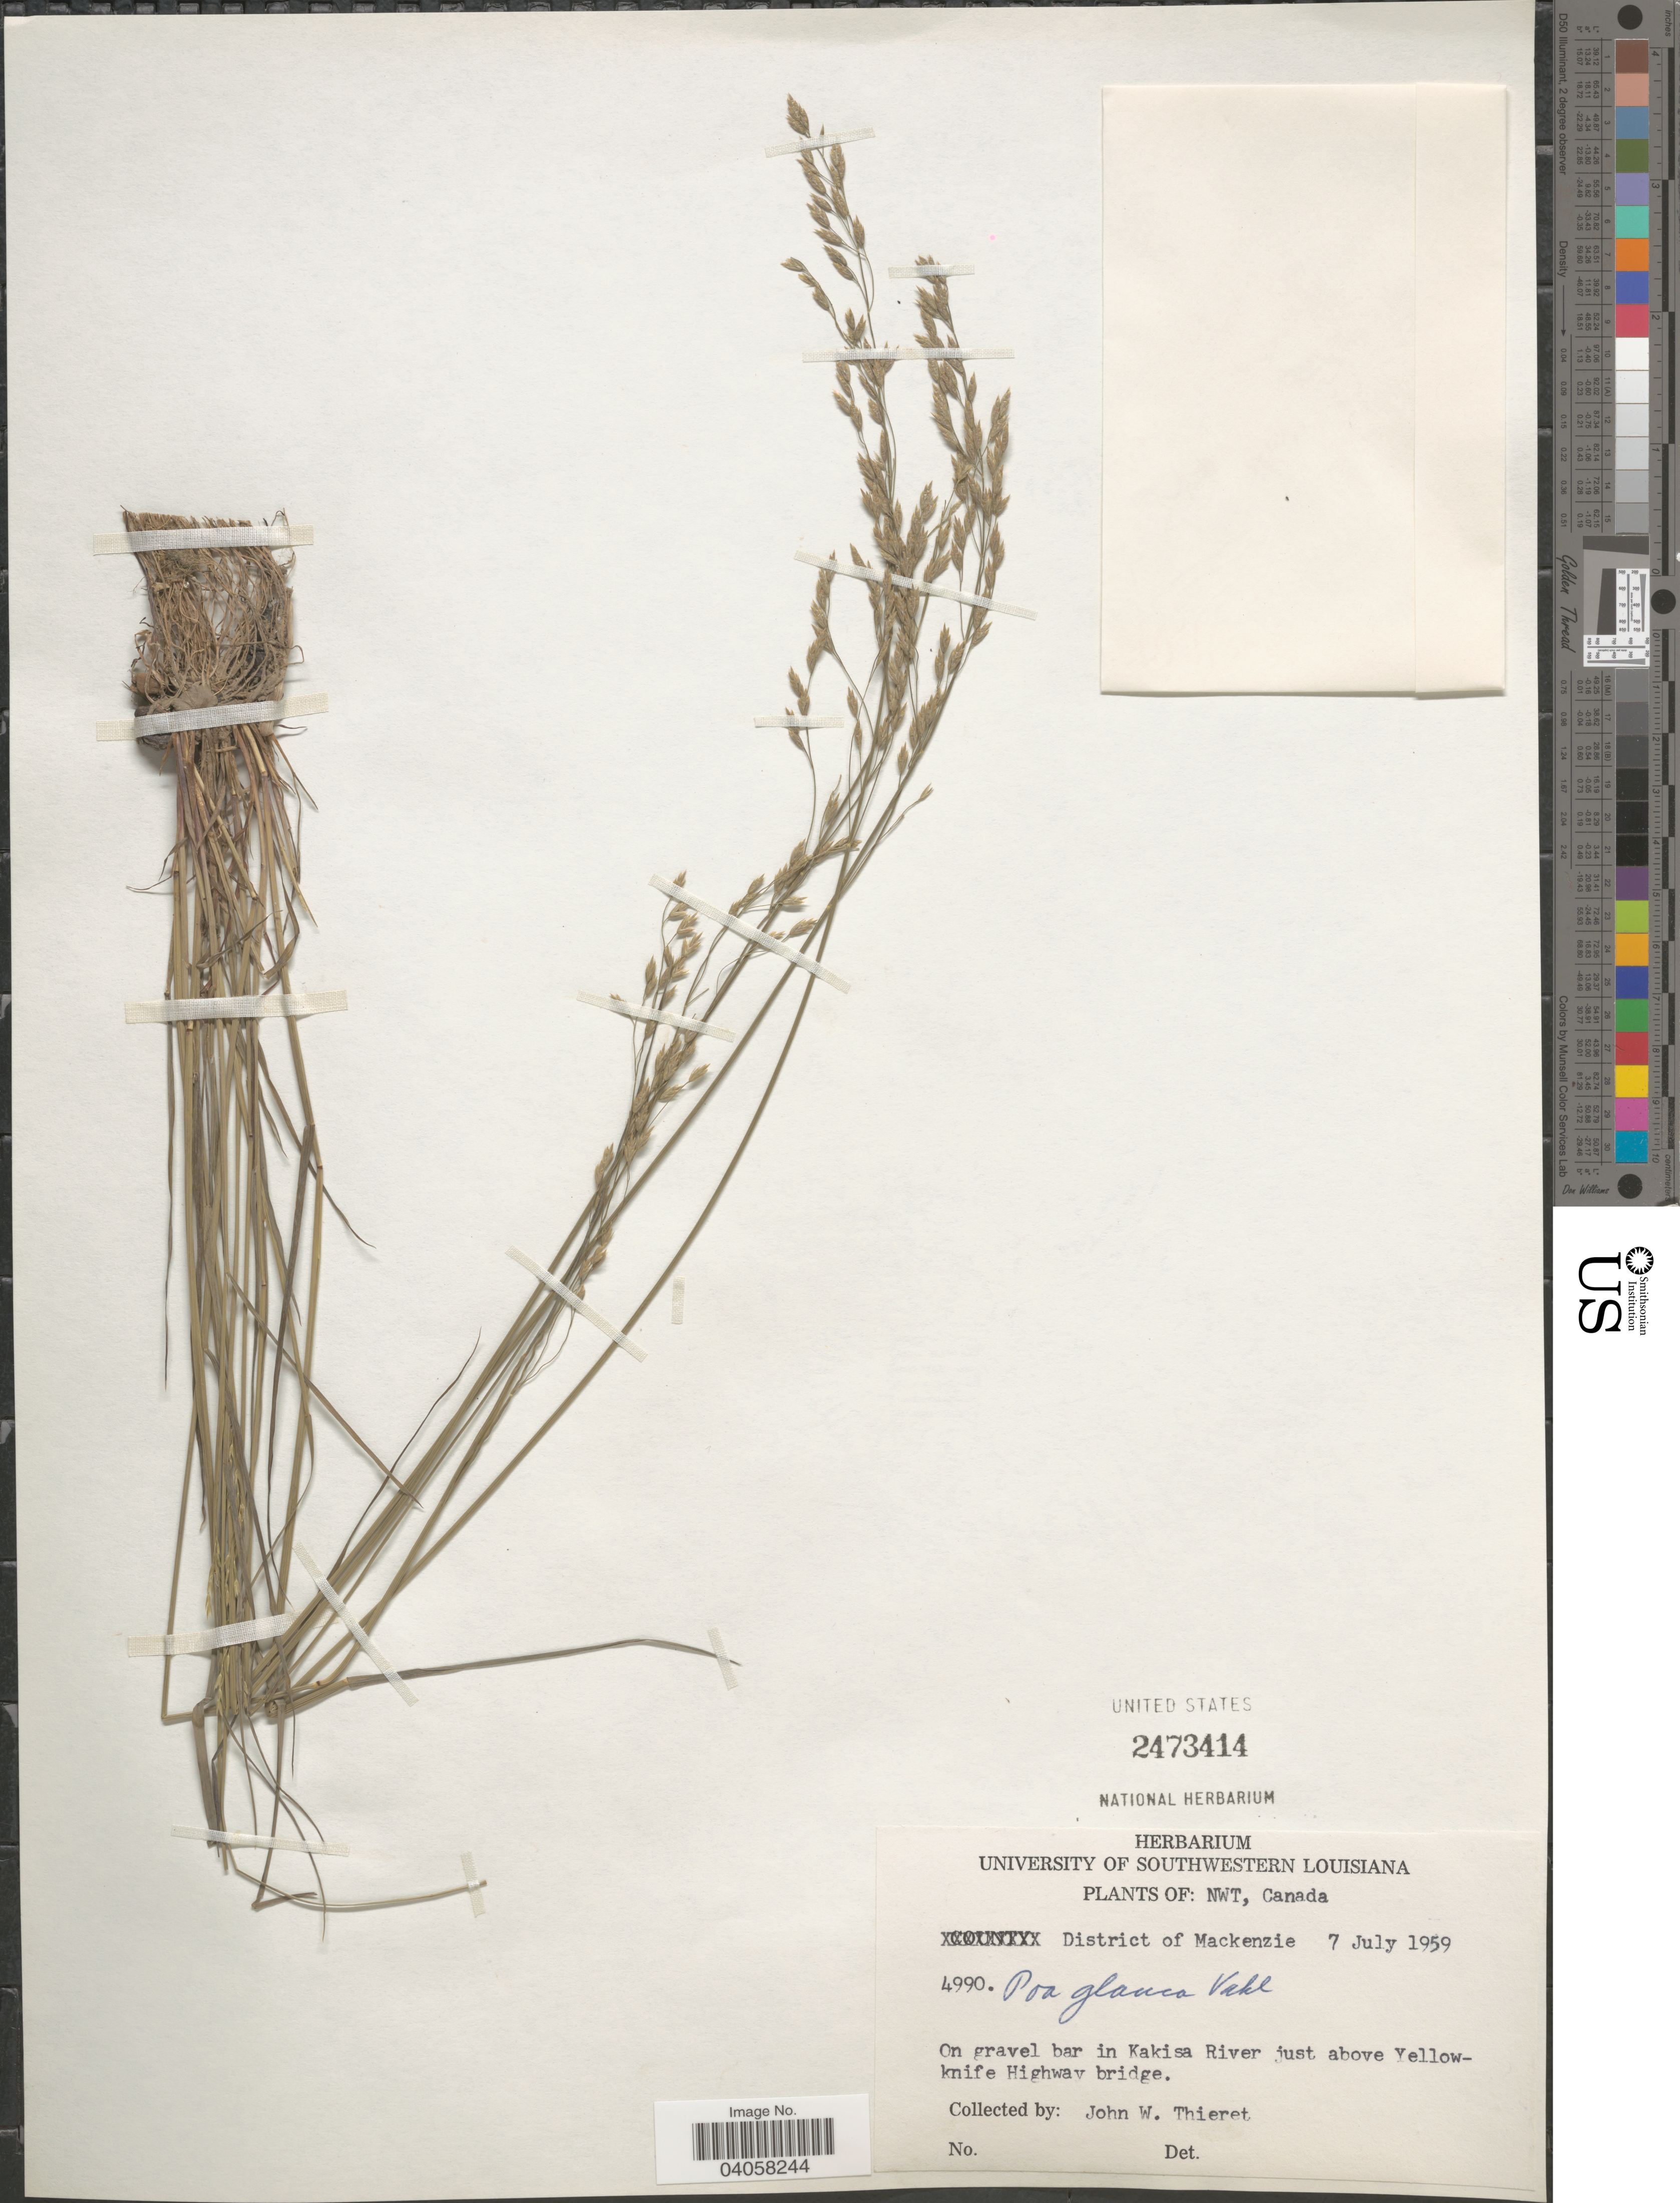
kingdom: Plantae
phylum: Tracheophyta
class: Liliopsida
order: Poales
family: Poaceae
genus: Poa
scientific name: Poa glauca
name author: Vahl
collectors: J. W. Thieret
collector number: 4990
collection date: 1959-07-07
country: Canada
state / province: Northwest Territories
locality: District of Mackenzie. On gravel bar in Kakisa River just above Yellowknife Highway bridge.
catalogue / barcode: US 2473414